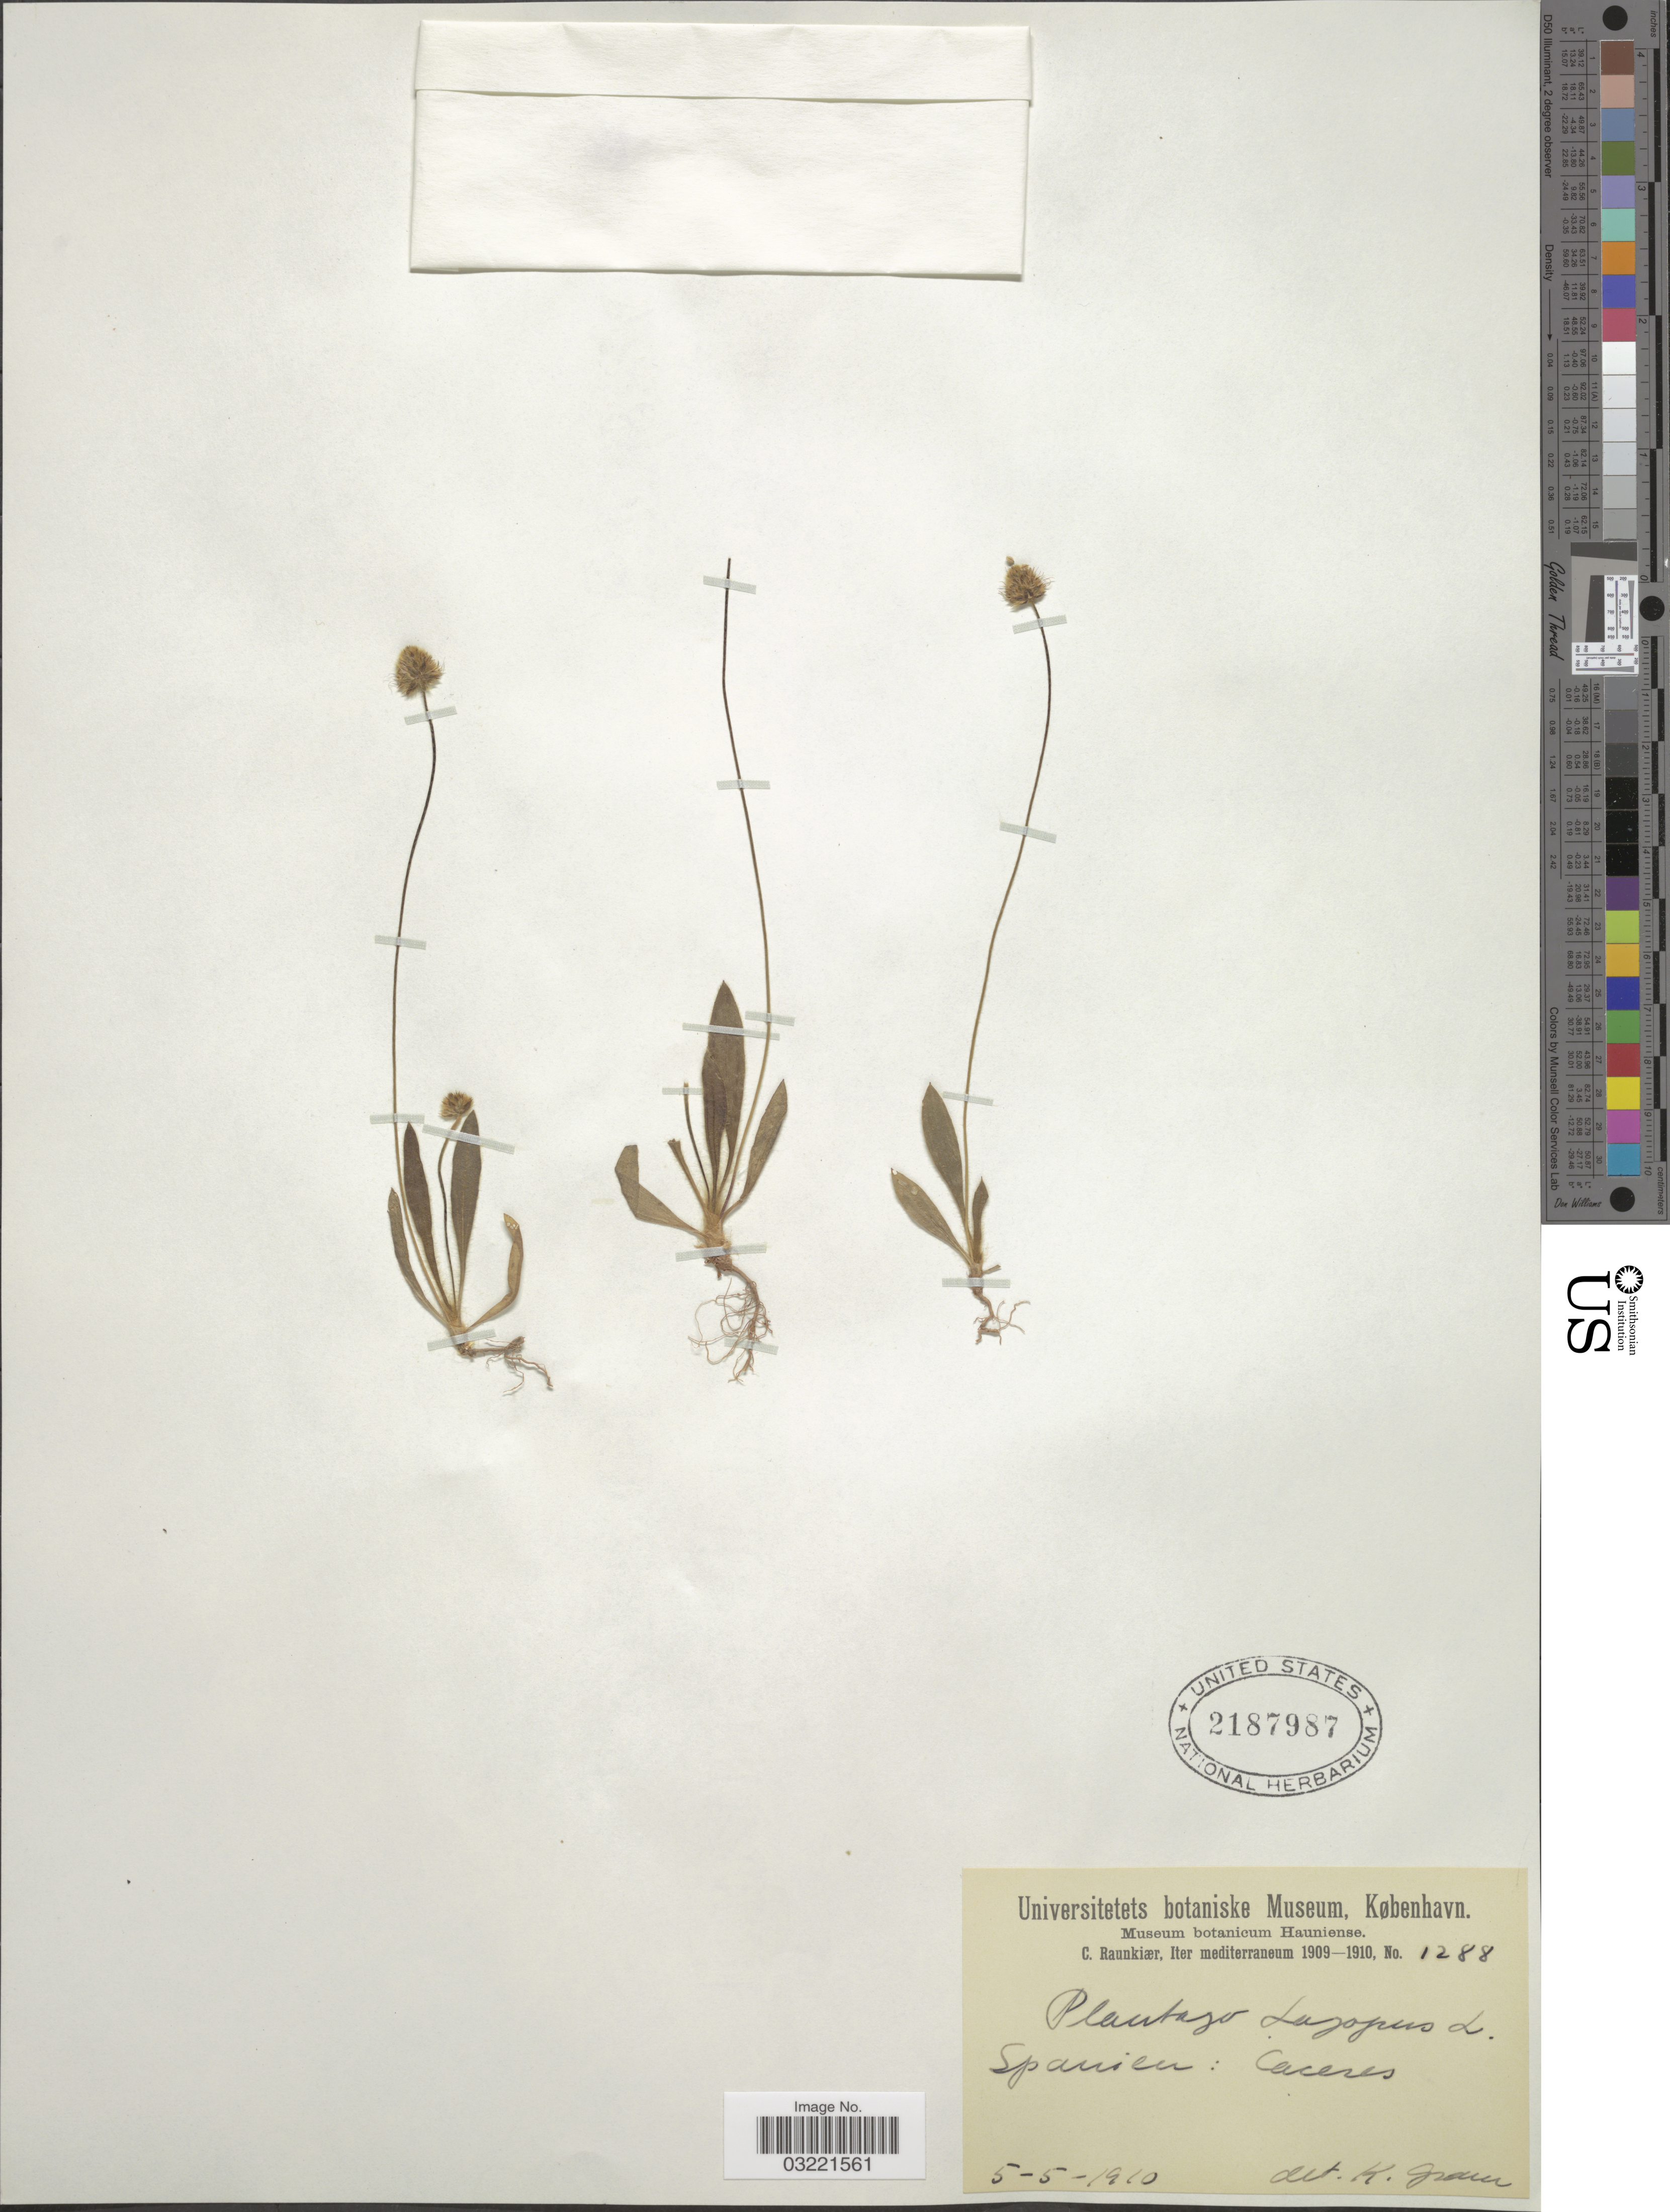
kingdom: Plantae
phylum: Tracheophyta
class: Magnoliopsida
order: Lamiales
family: Plantaginaceae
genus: Plantago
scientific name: Plantago lagopus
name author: L.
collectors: C. Raunkiær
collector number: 1288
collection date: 1910-05-05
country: Spain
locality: Iter mediterraneum. Caceres.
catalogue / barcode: US 2187987